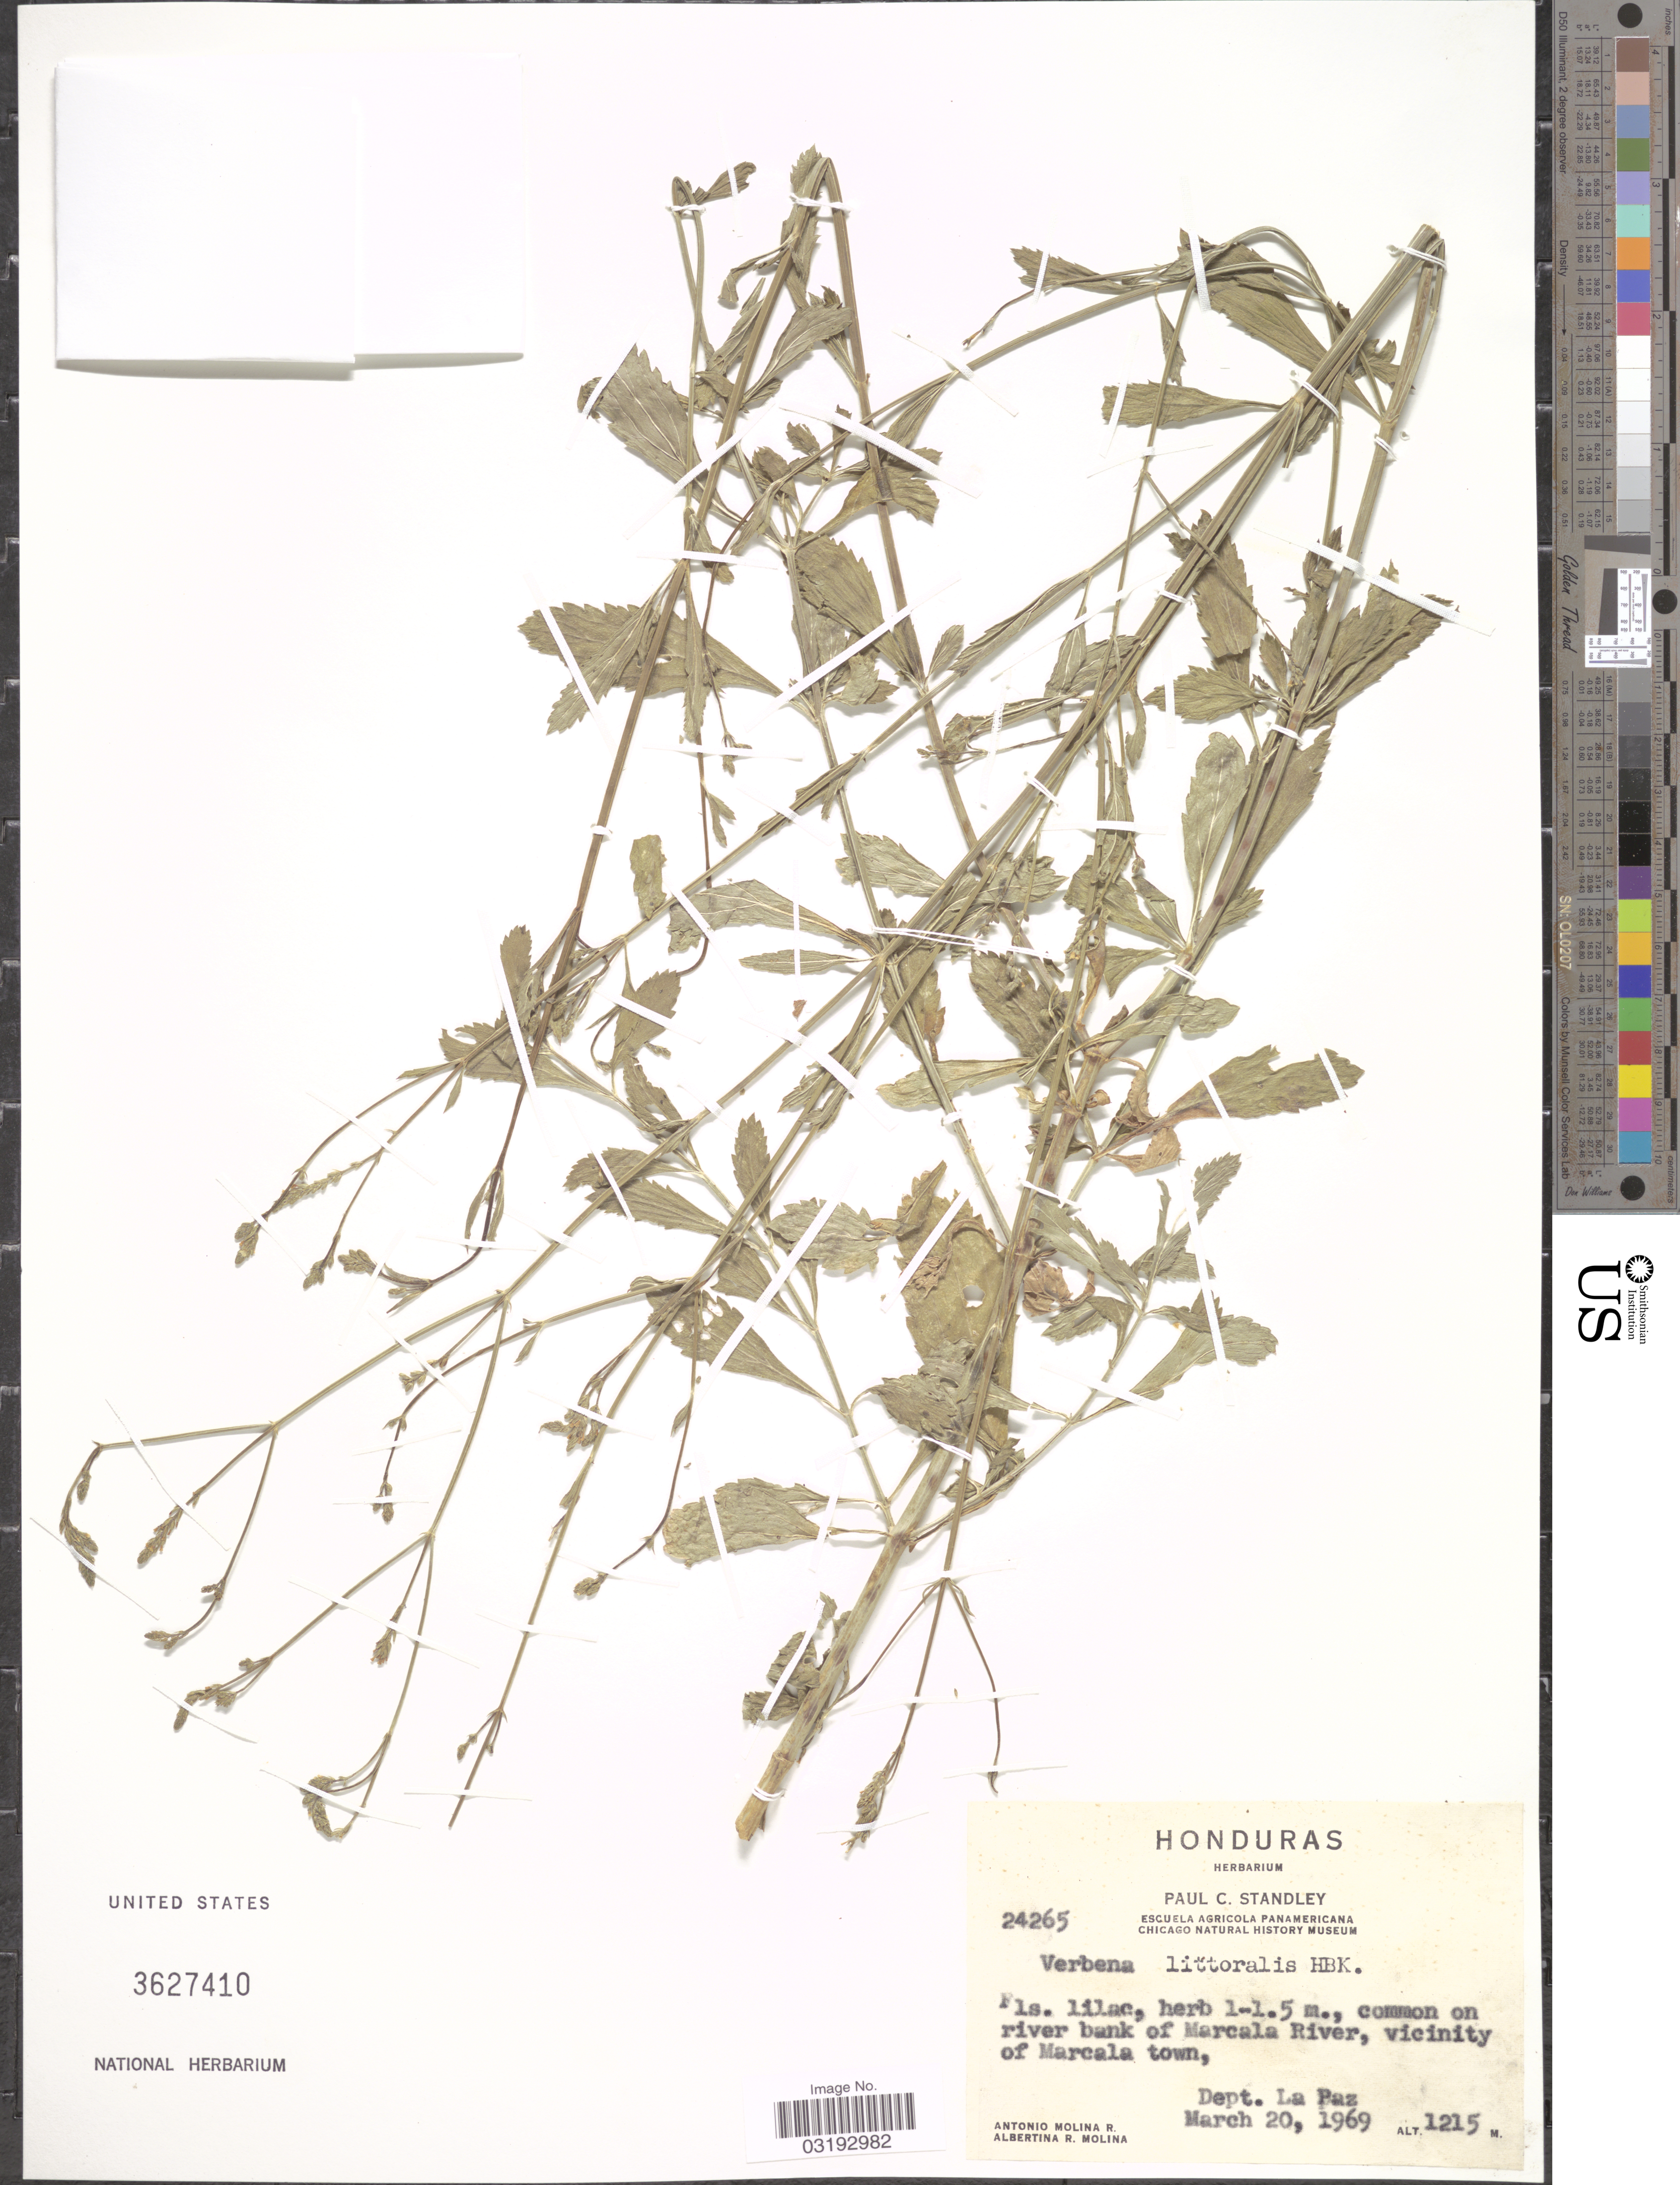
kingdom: Plantae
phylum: Tracheophyta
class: Magnoliopsida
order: Lamiales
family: Verbenaceae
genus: Verbena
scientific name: Verbena litoralis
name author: Kunth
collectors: A. Molina R. & A. R. Molina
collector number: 24265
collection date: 1969-03-20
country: Honduras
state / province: La Paz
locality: Common on river bank of Marcala River, vicinity of Marcala Town. Dept. La Paz.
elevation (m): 1215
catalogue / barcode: US 3627410